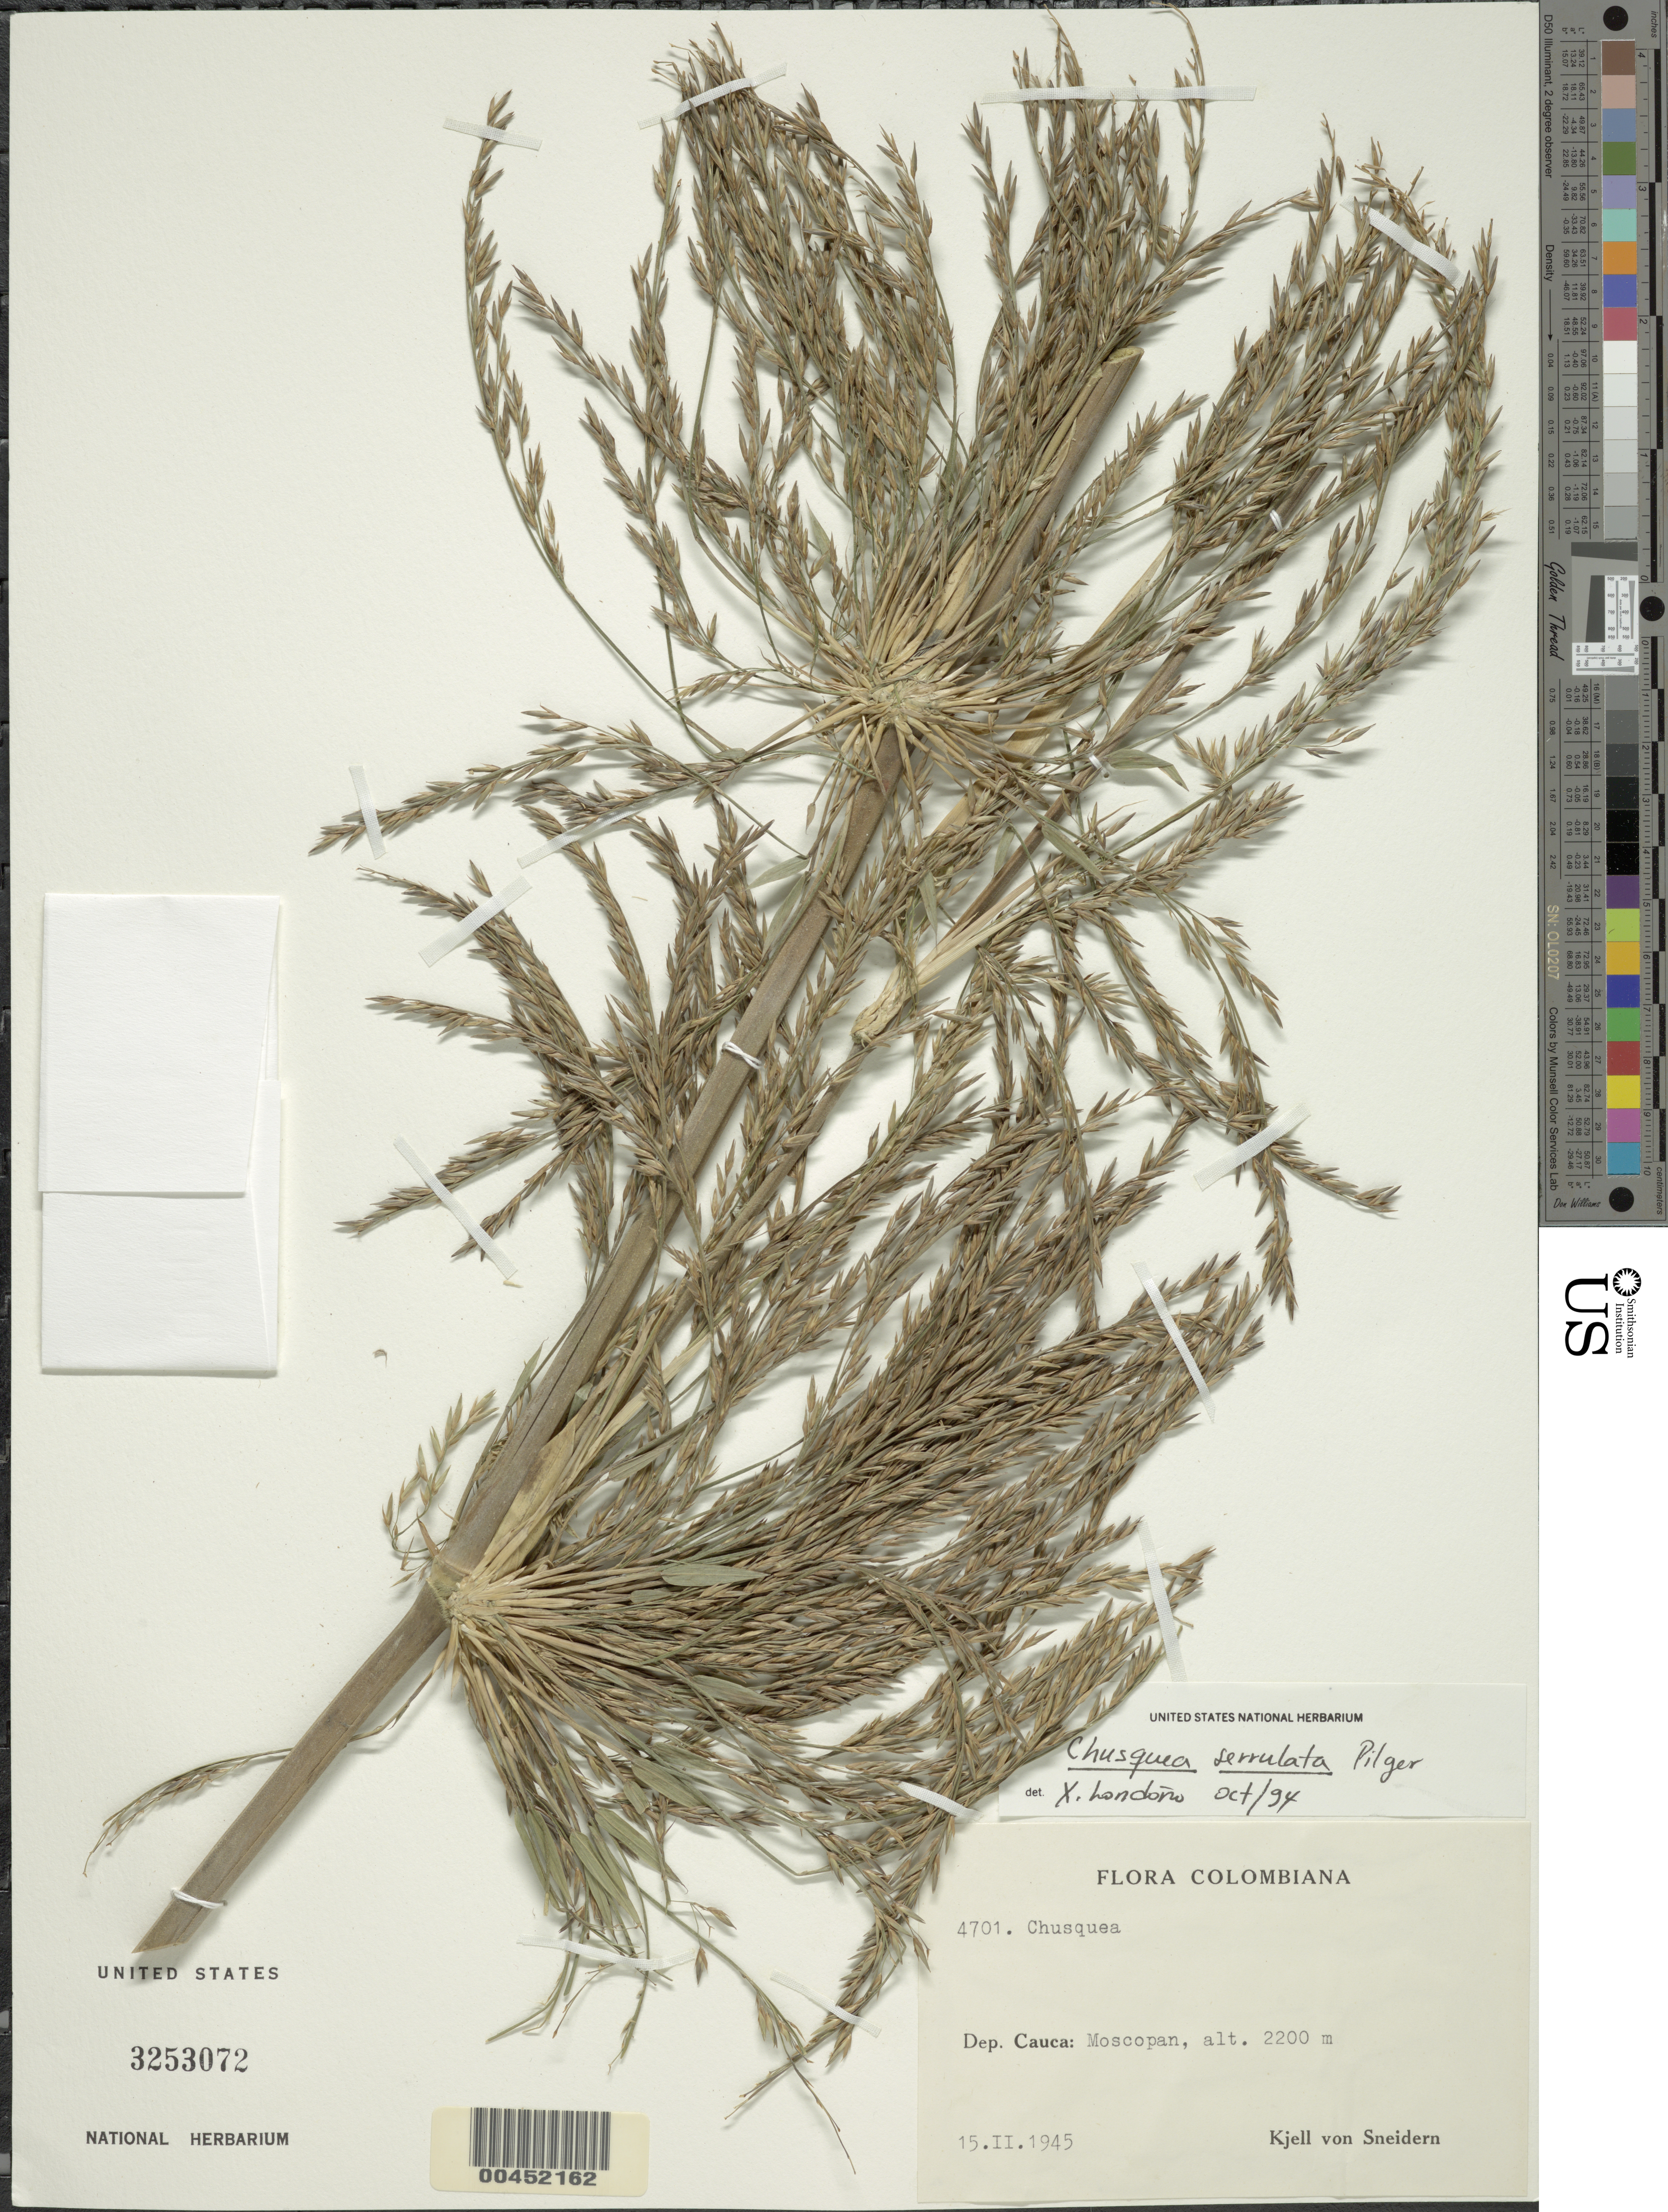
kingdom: Plantae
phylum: Tracheophyta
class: Liliopsida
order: Poales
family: Poaceae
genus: Chusquea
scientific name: Chusquea serrulata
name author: Pilg.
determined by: Londoño, X., (TULV), Jardin Botanico "Juan Maria Cespedes"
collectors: K. von Sneidern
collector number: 4701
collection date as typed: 15 Feb 1945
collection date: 1945-02-15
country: Colombia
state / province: Cauca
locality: Moscopan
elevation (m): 2200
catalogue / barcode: US 3253072